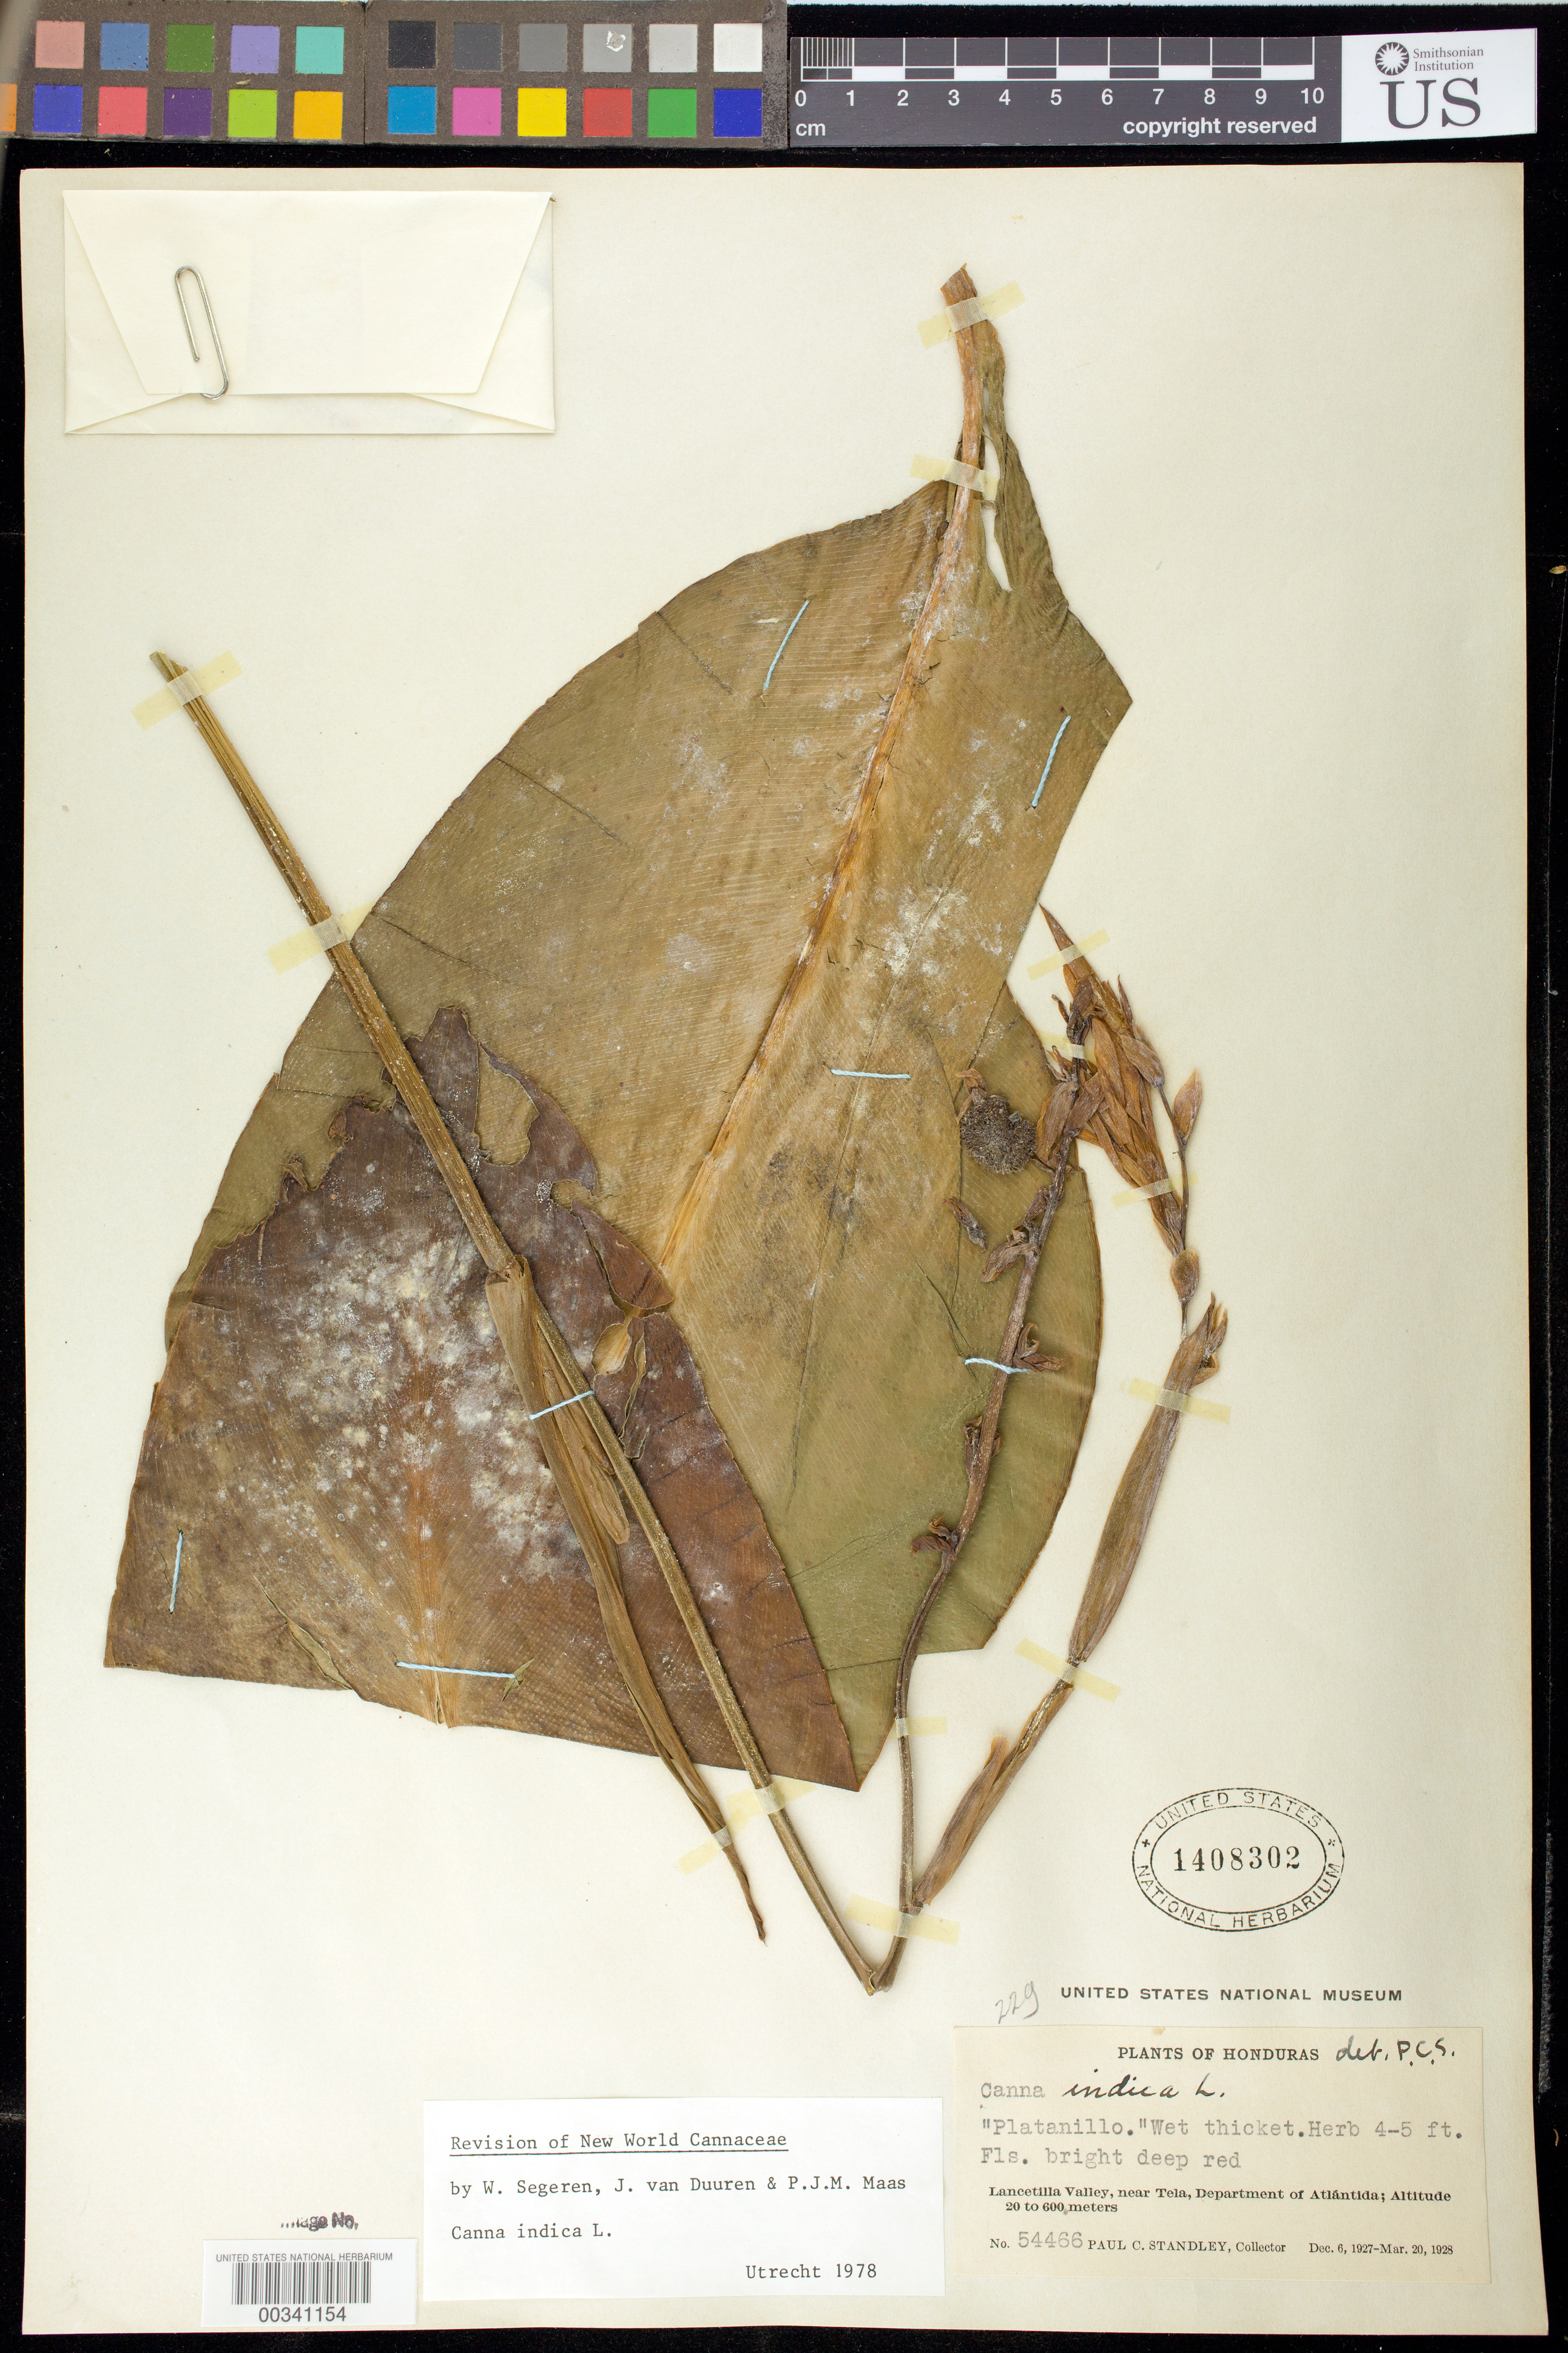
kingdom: Plantae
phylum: Tracheophyta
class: Liliopsida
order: Zingiberales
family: Cannaceae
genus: Canna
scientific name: Canna indica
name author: L.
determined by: Segeren, W.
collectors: P. C. Standley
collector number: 54466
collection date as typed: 06 Dec 1927 to 20 Mar 1928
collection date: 1927-12-06/1928-03-20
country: Honduras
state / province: Atlántida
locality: Lancetilla Valley, near Tela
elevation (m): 20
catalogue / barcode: US 1408302